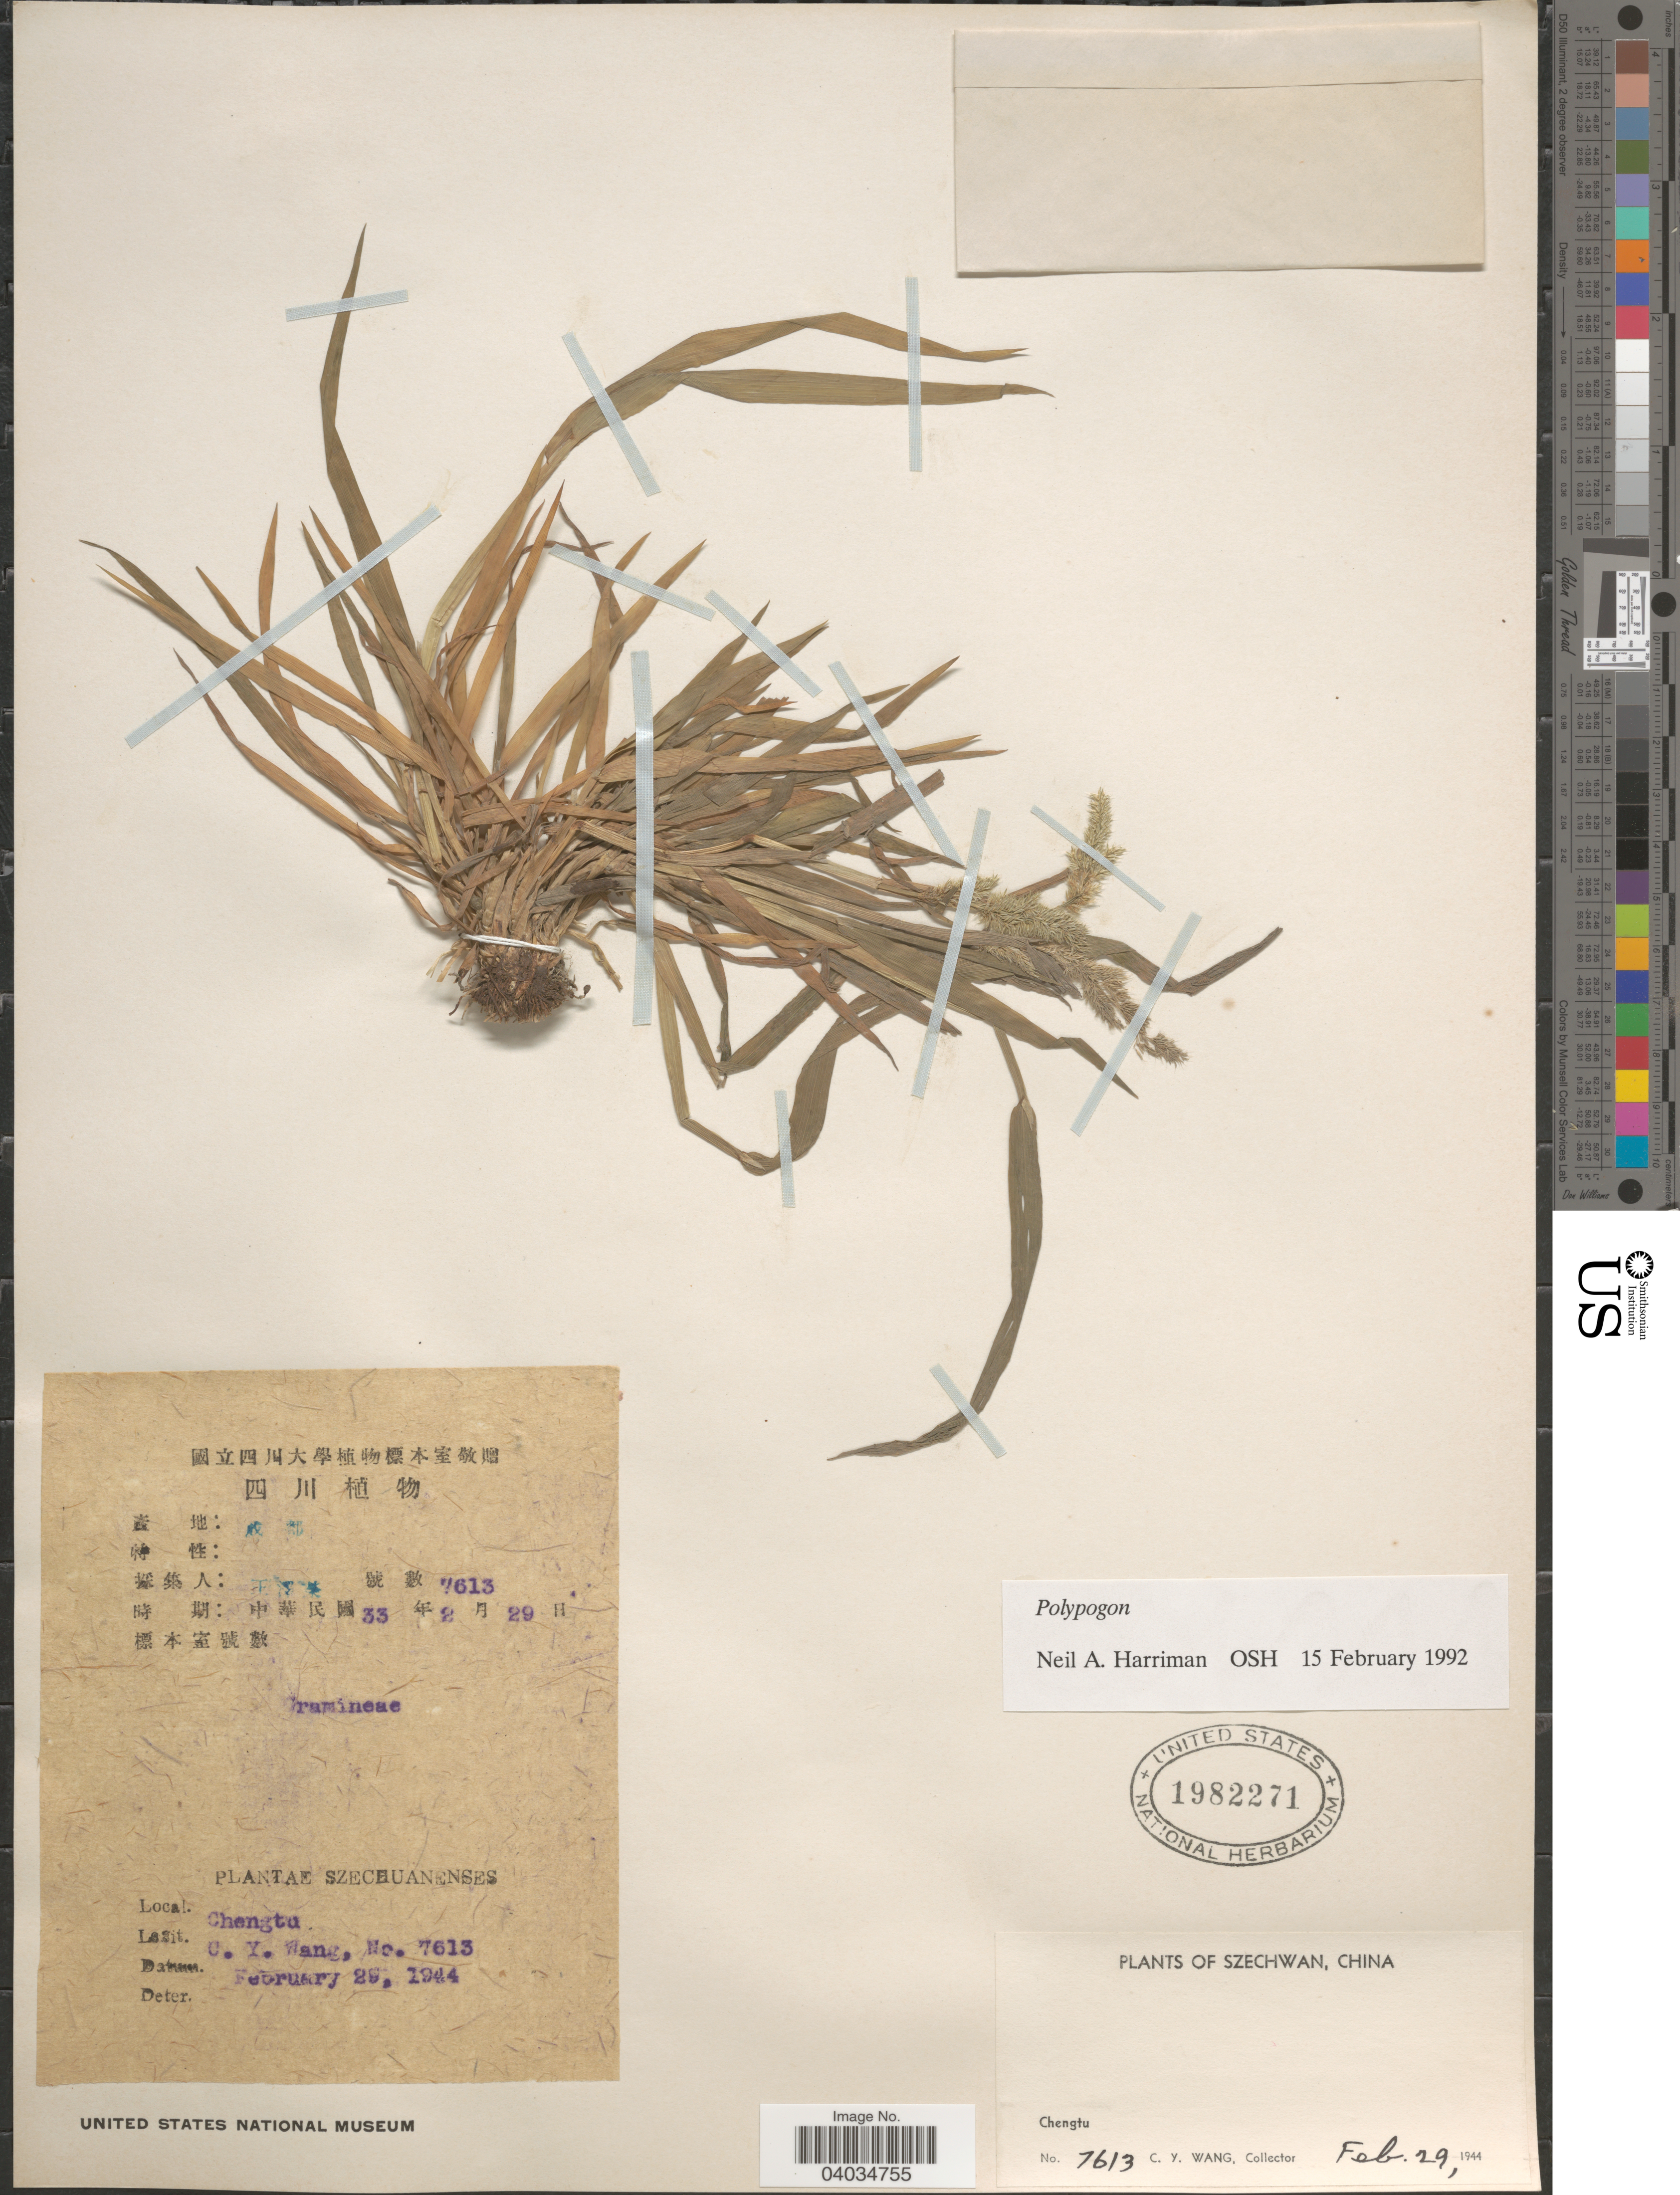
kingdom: Plantae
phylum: Tracheophyta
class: Liliopsida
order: Poales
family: Poaceae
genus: Polypogon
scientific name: Polypogon sp.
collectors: C. y. Wang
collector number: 7613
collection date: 1944-02-29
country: China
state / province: Sichuan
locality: Szechwan. Chengtu.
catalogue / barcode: US 1982271